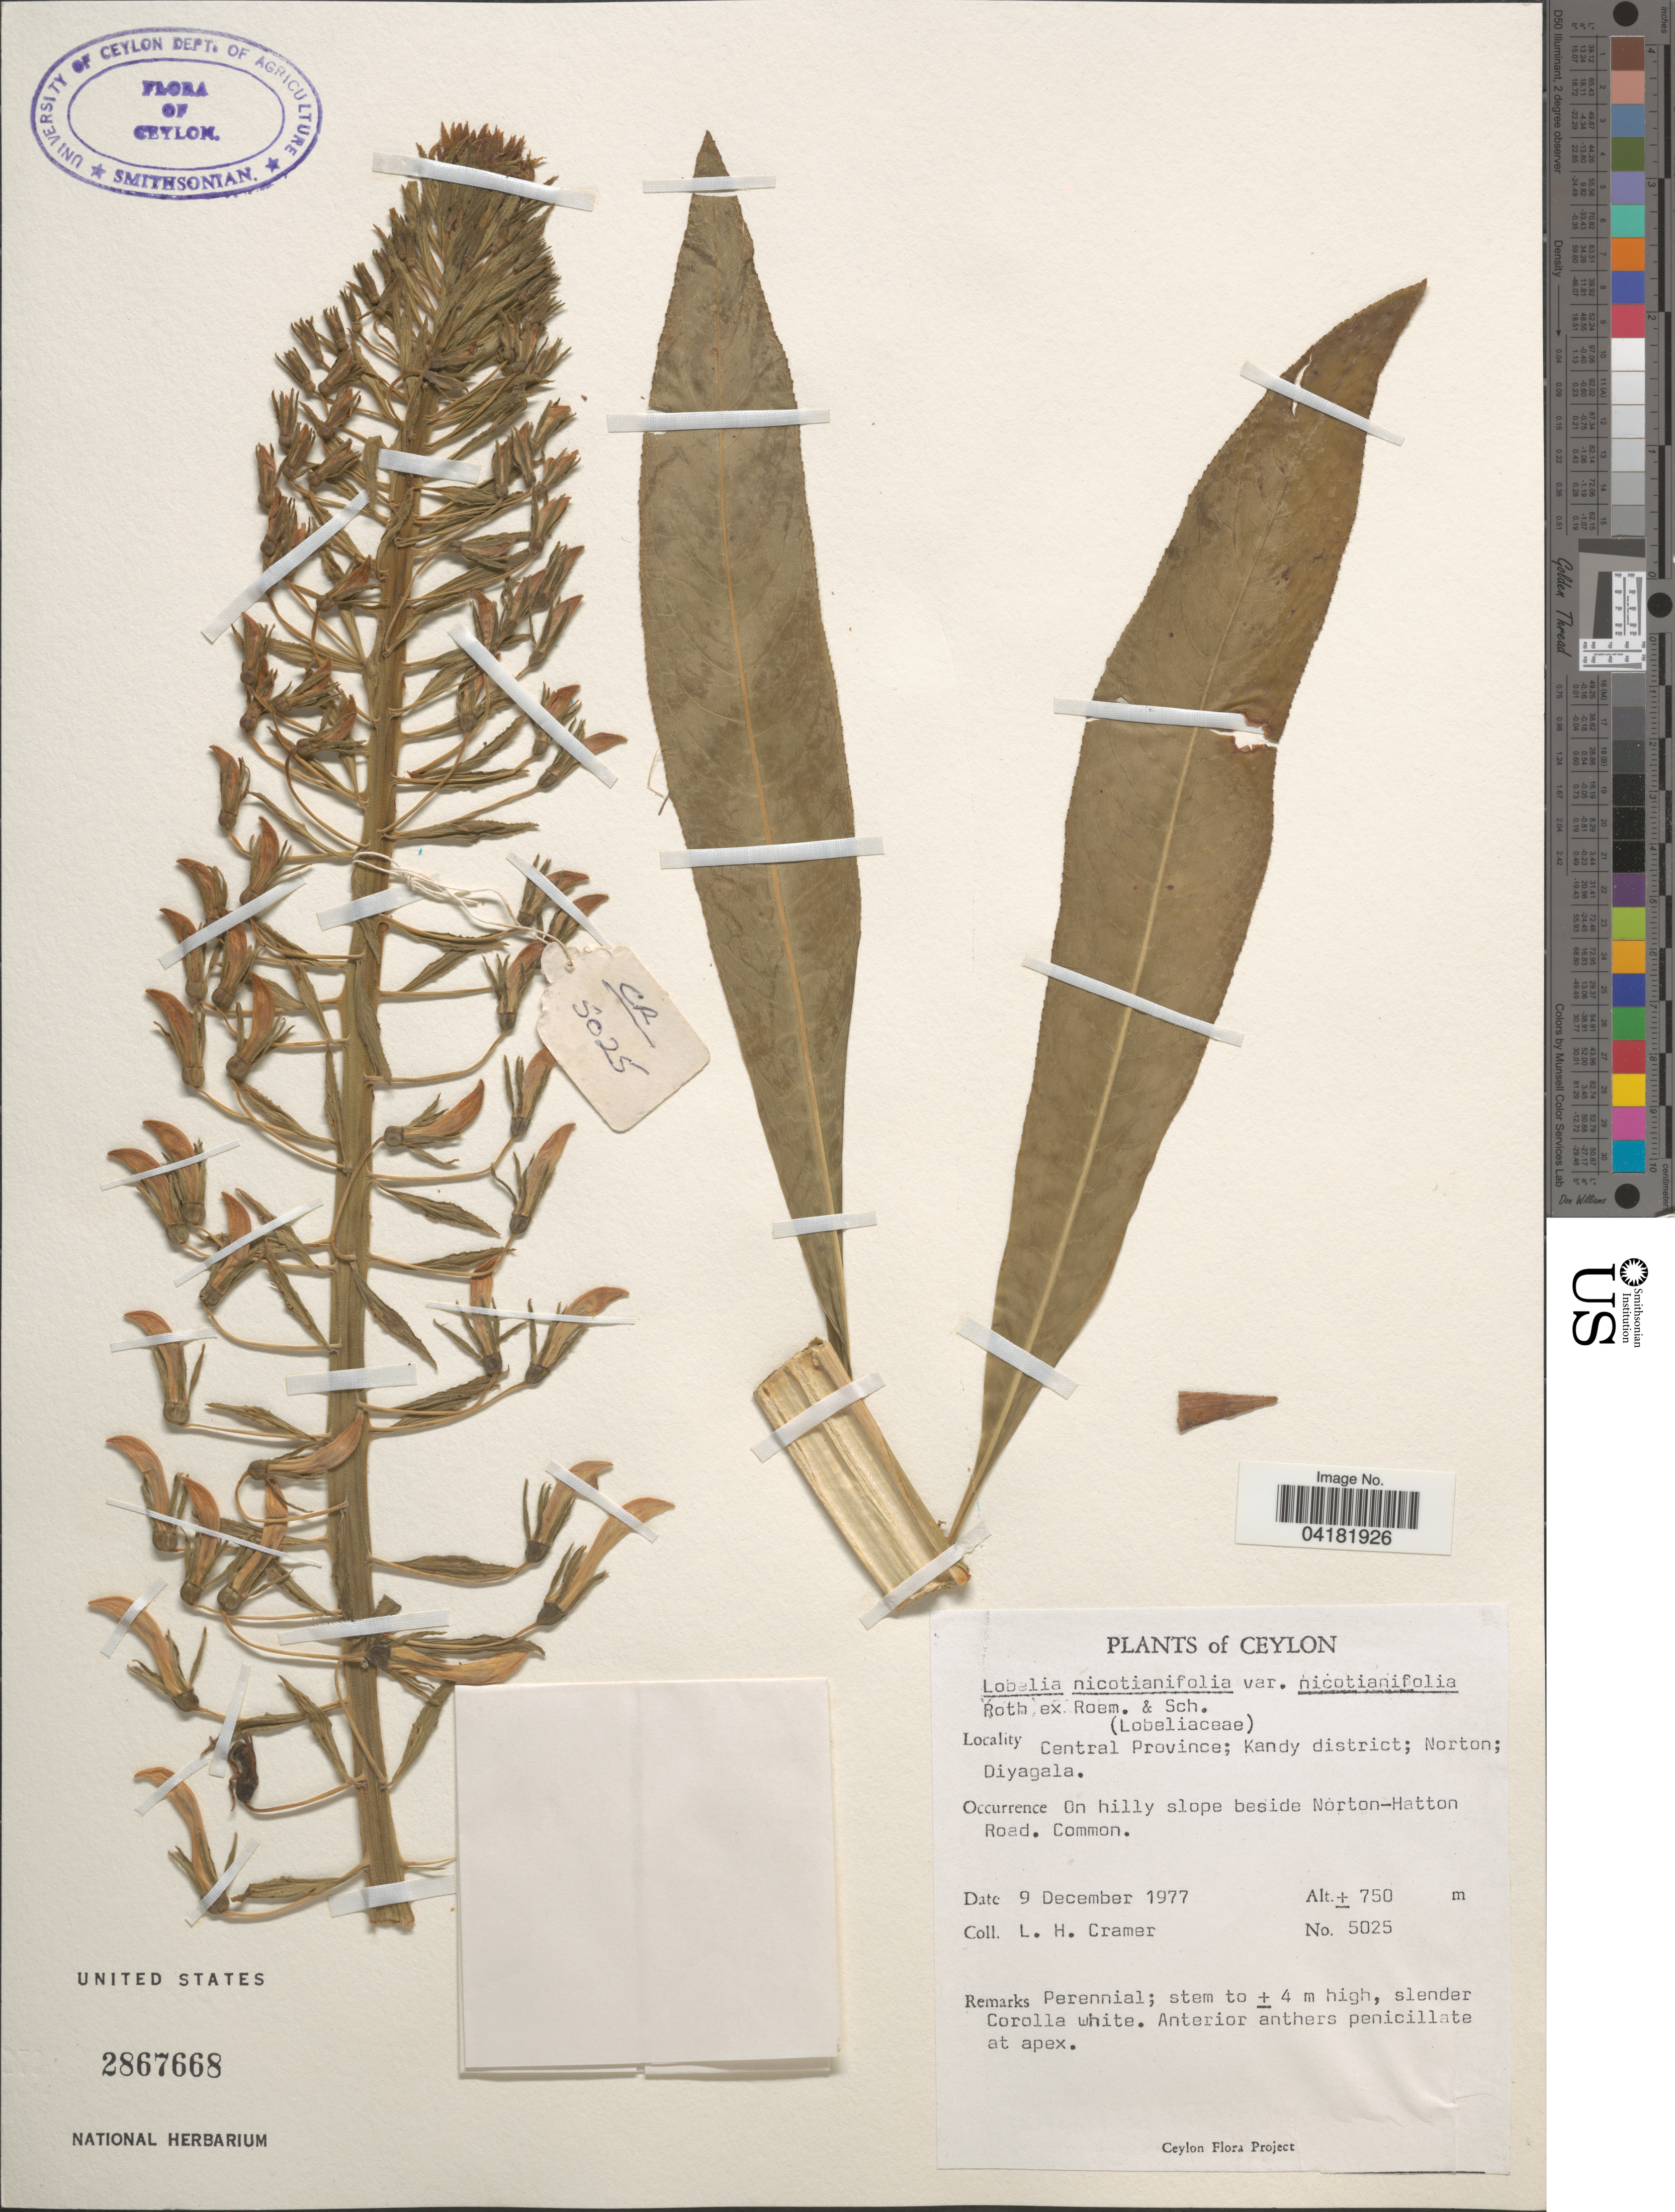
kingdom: Plantae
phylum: Tracheophyta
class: Magnoliopsida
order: Asterales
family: Campanulaceae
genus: Lobelia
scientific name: Lobelia nicotianifolia var. nicotianifolia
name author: Roth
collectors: L. H. Cramer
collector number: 5025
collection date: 1977-12-09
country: Sri Lanka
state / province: Central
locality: Ceylon. Kandy district; Norton; Diyagala. Beside Norton-Hatton Road.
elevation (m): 750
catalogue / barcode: US 2867668